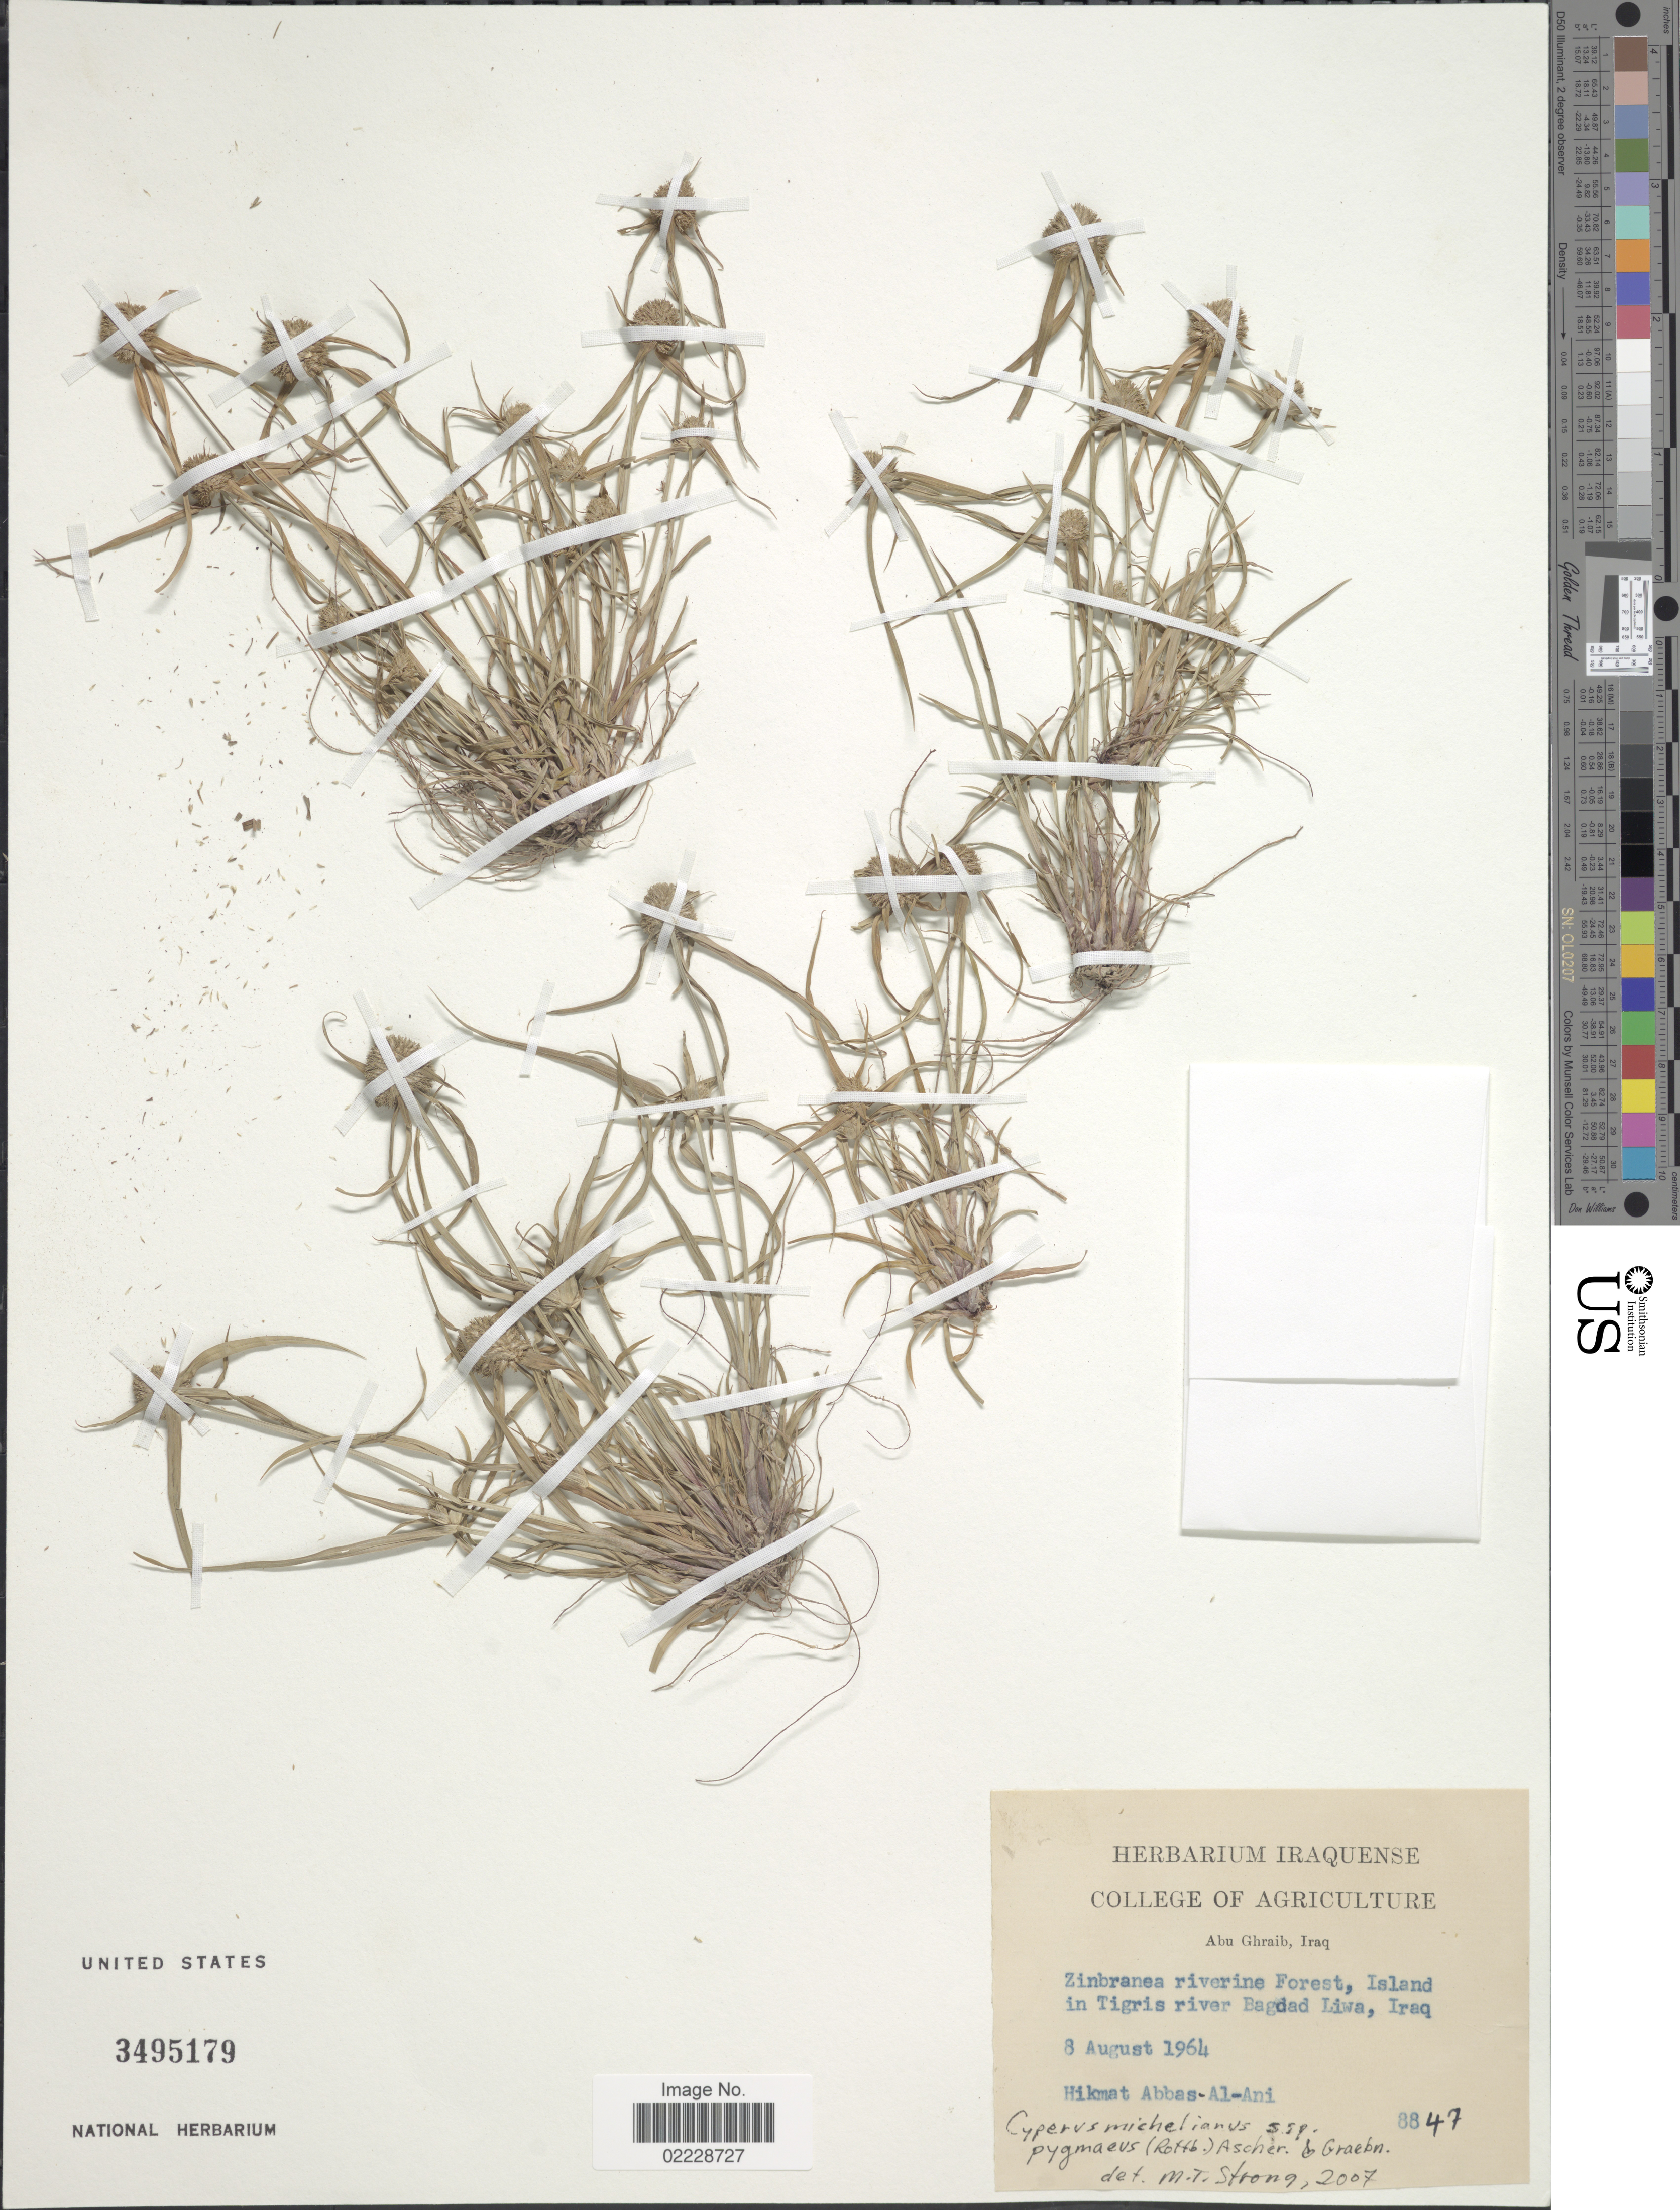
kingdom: Plantae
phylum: Tracheophyta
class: Liliopsida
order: Poales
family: Cyperaceae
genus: Cyperus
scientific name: Cyperus michelianus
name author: (L.) Delile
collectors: H. Abbas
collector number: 8847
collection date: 1964-08-08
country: Iraq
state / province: Baghdad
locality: Au Gharaib, Zinbranes riverine Forest, Island in Tigris river Bagdad Liwa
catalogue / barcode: US 3495179